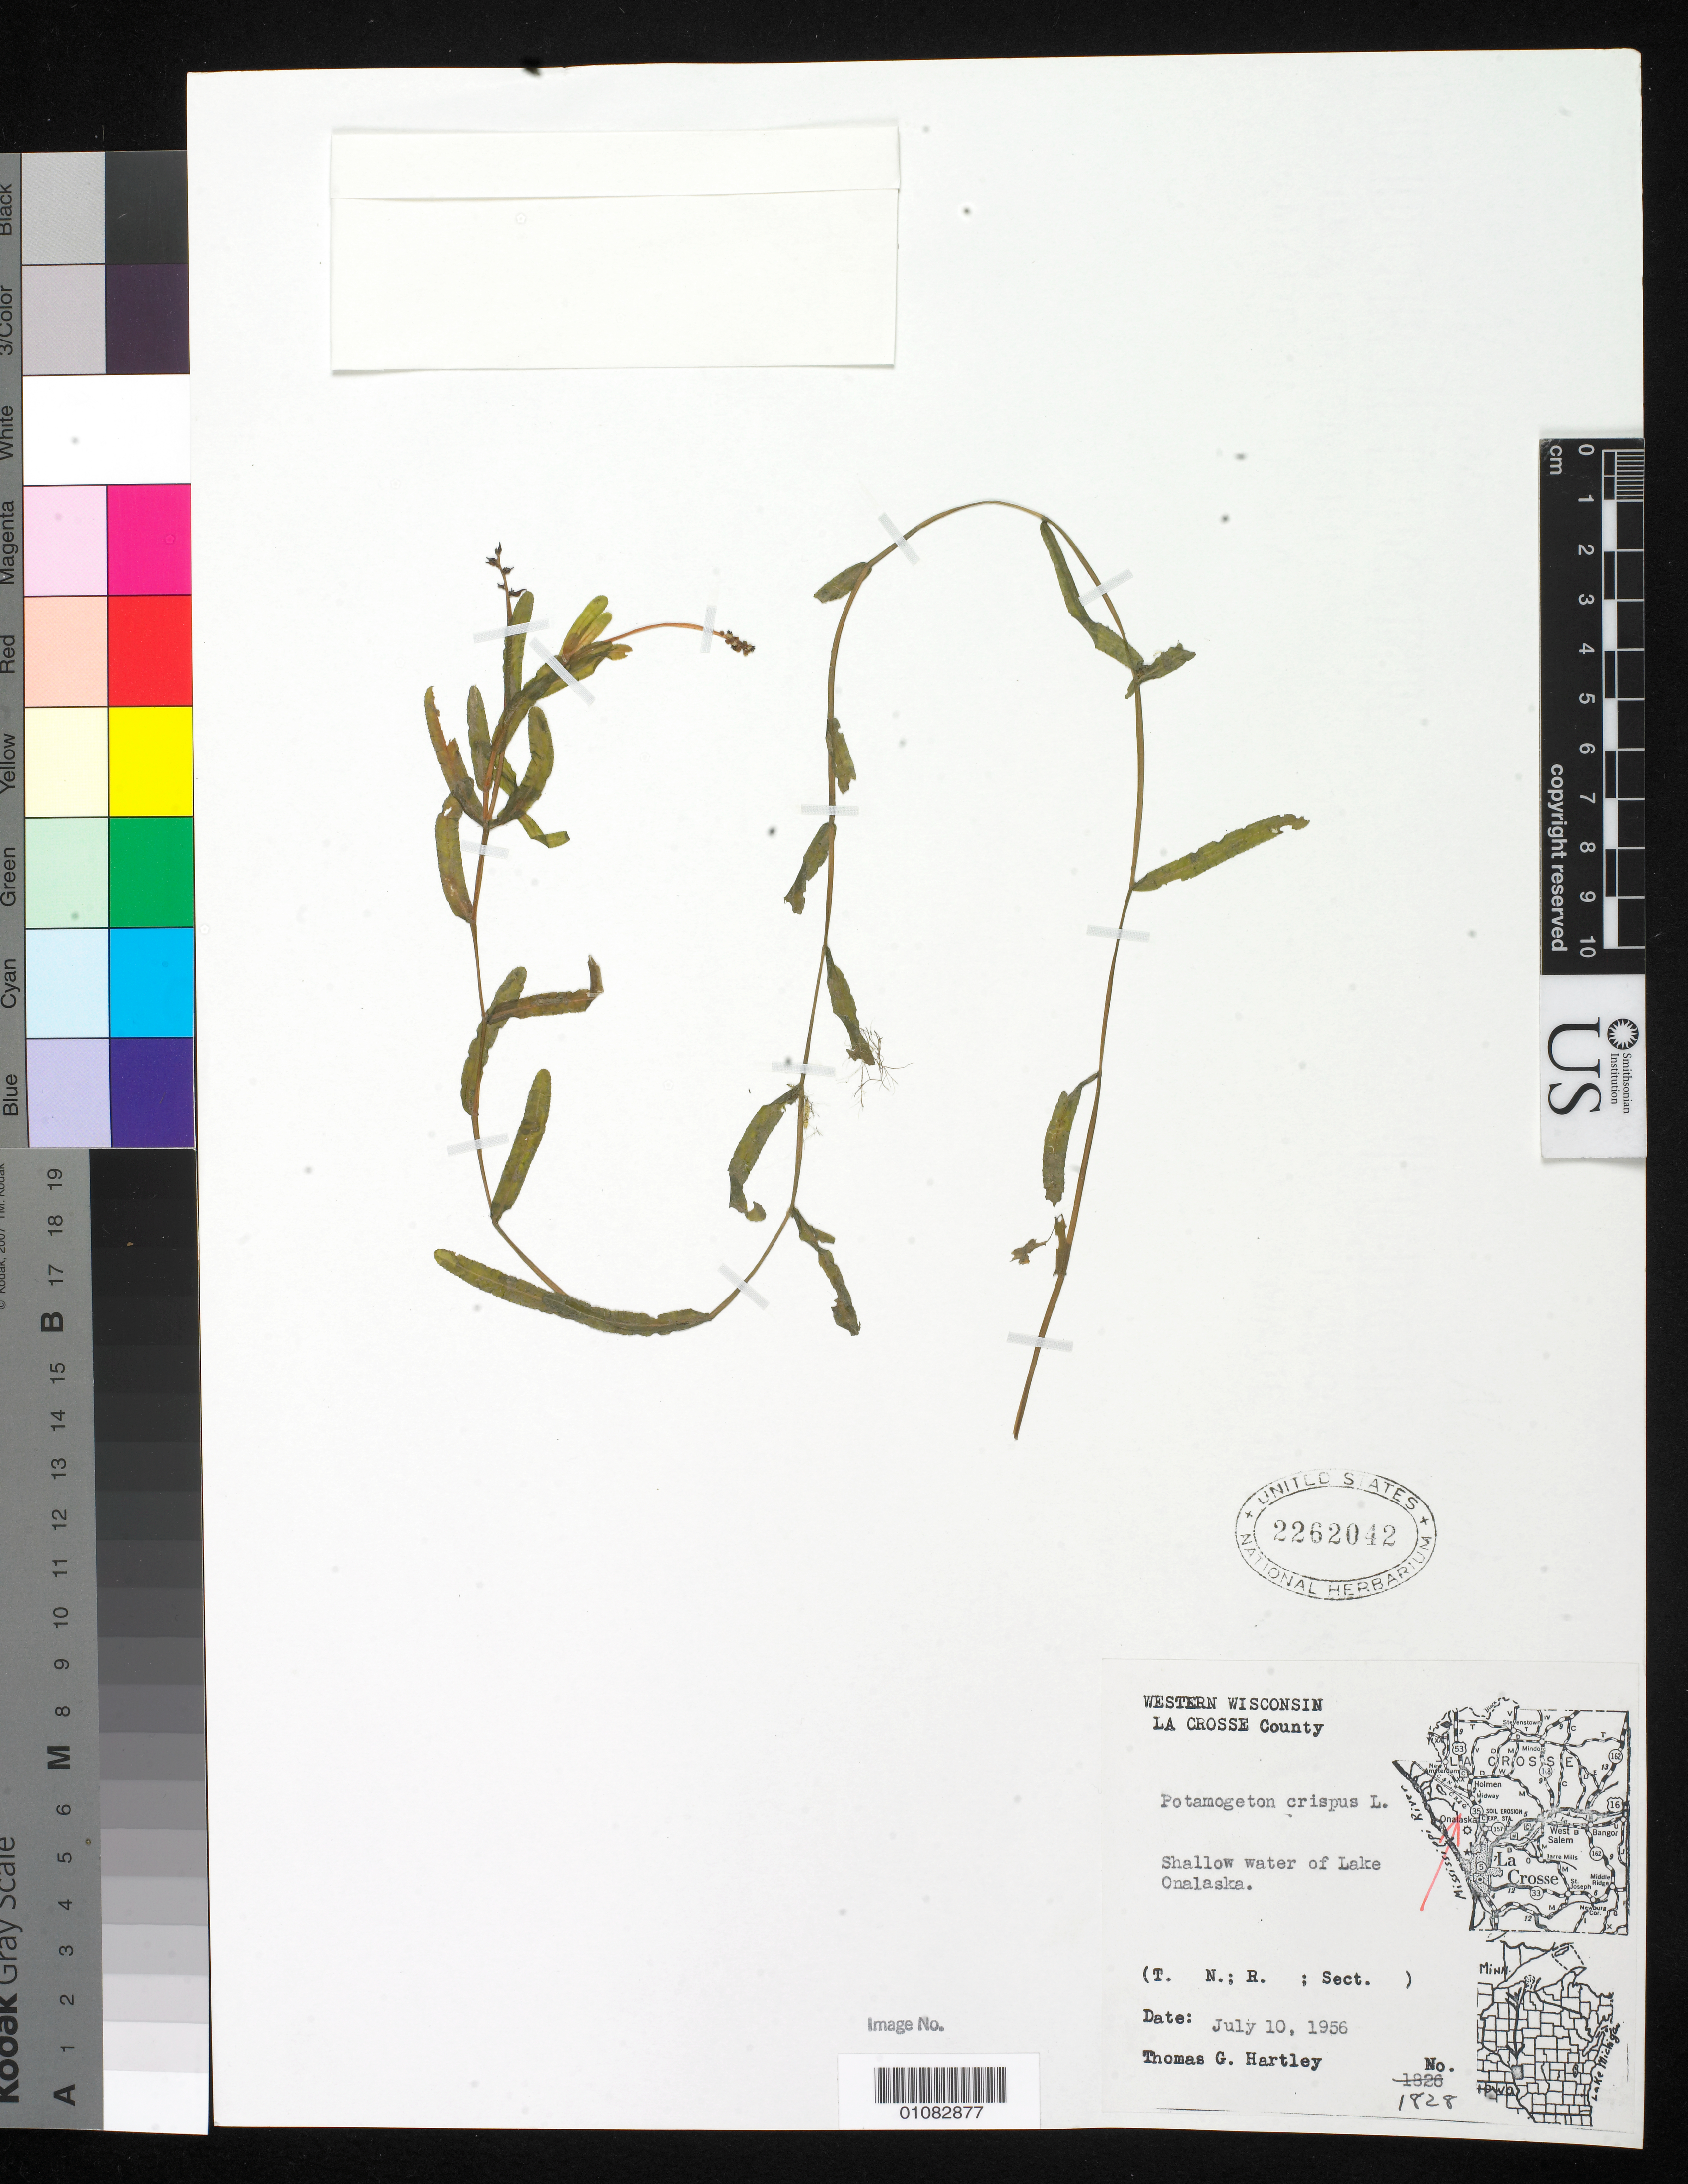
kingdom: Plantae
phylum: Tracheophyta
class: Liliopsida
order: Alismatales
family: Potamogetonaceae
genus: Potamogeton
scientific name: Potamogeton crispus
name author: L.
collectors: T. G. Hartley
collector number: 1828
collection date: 1956-07-10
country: United States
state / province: Wisconsin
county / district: La Crosse County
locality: Lake Onalaska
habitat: Shallow water of lake.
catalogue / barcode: US 2262042